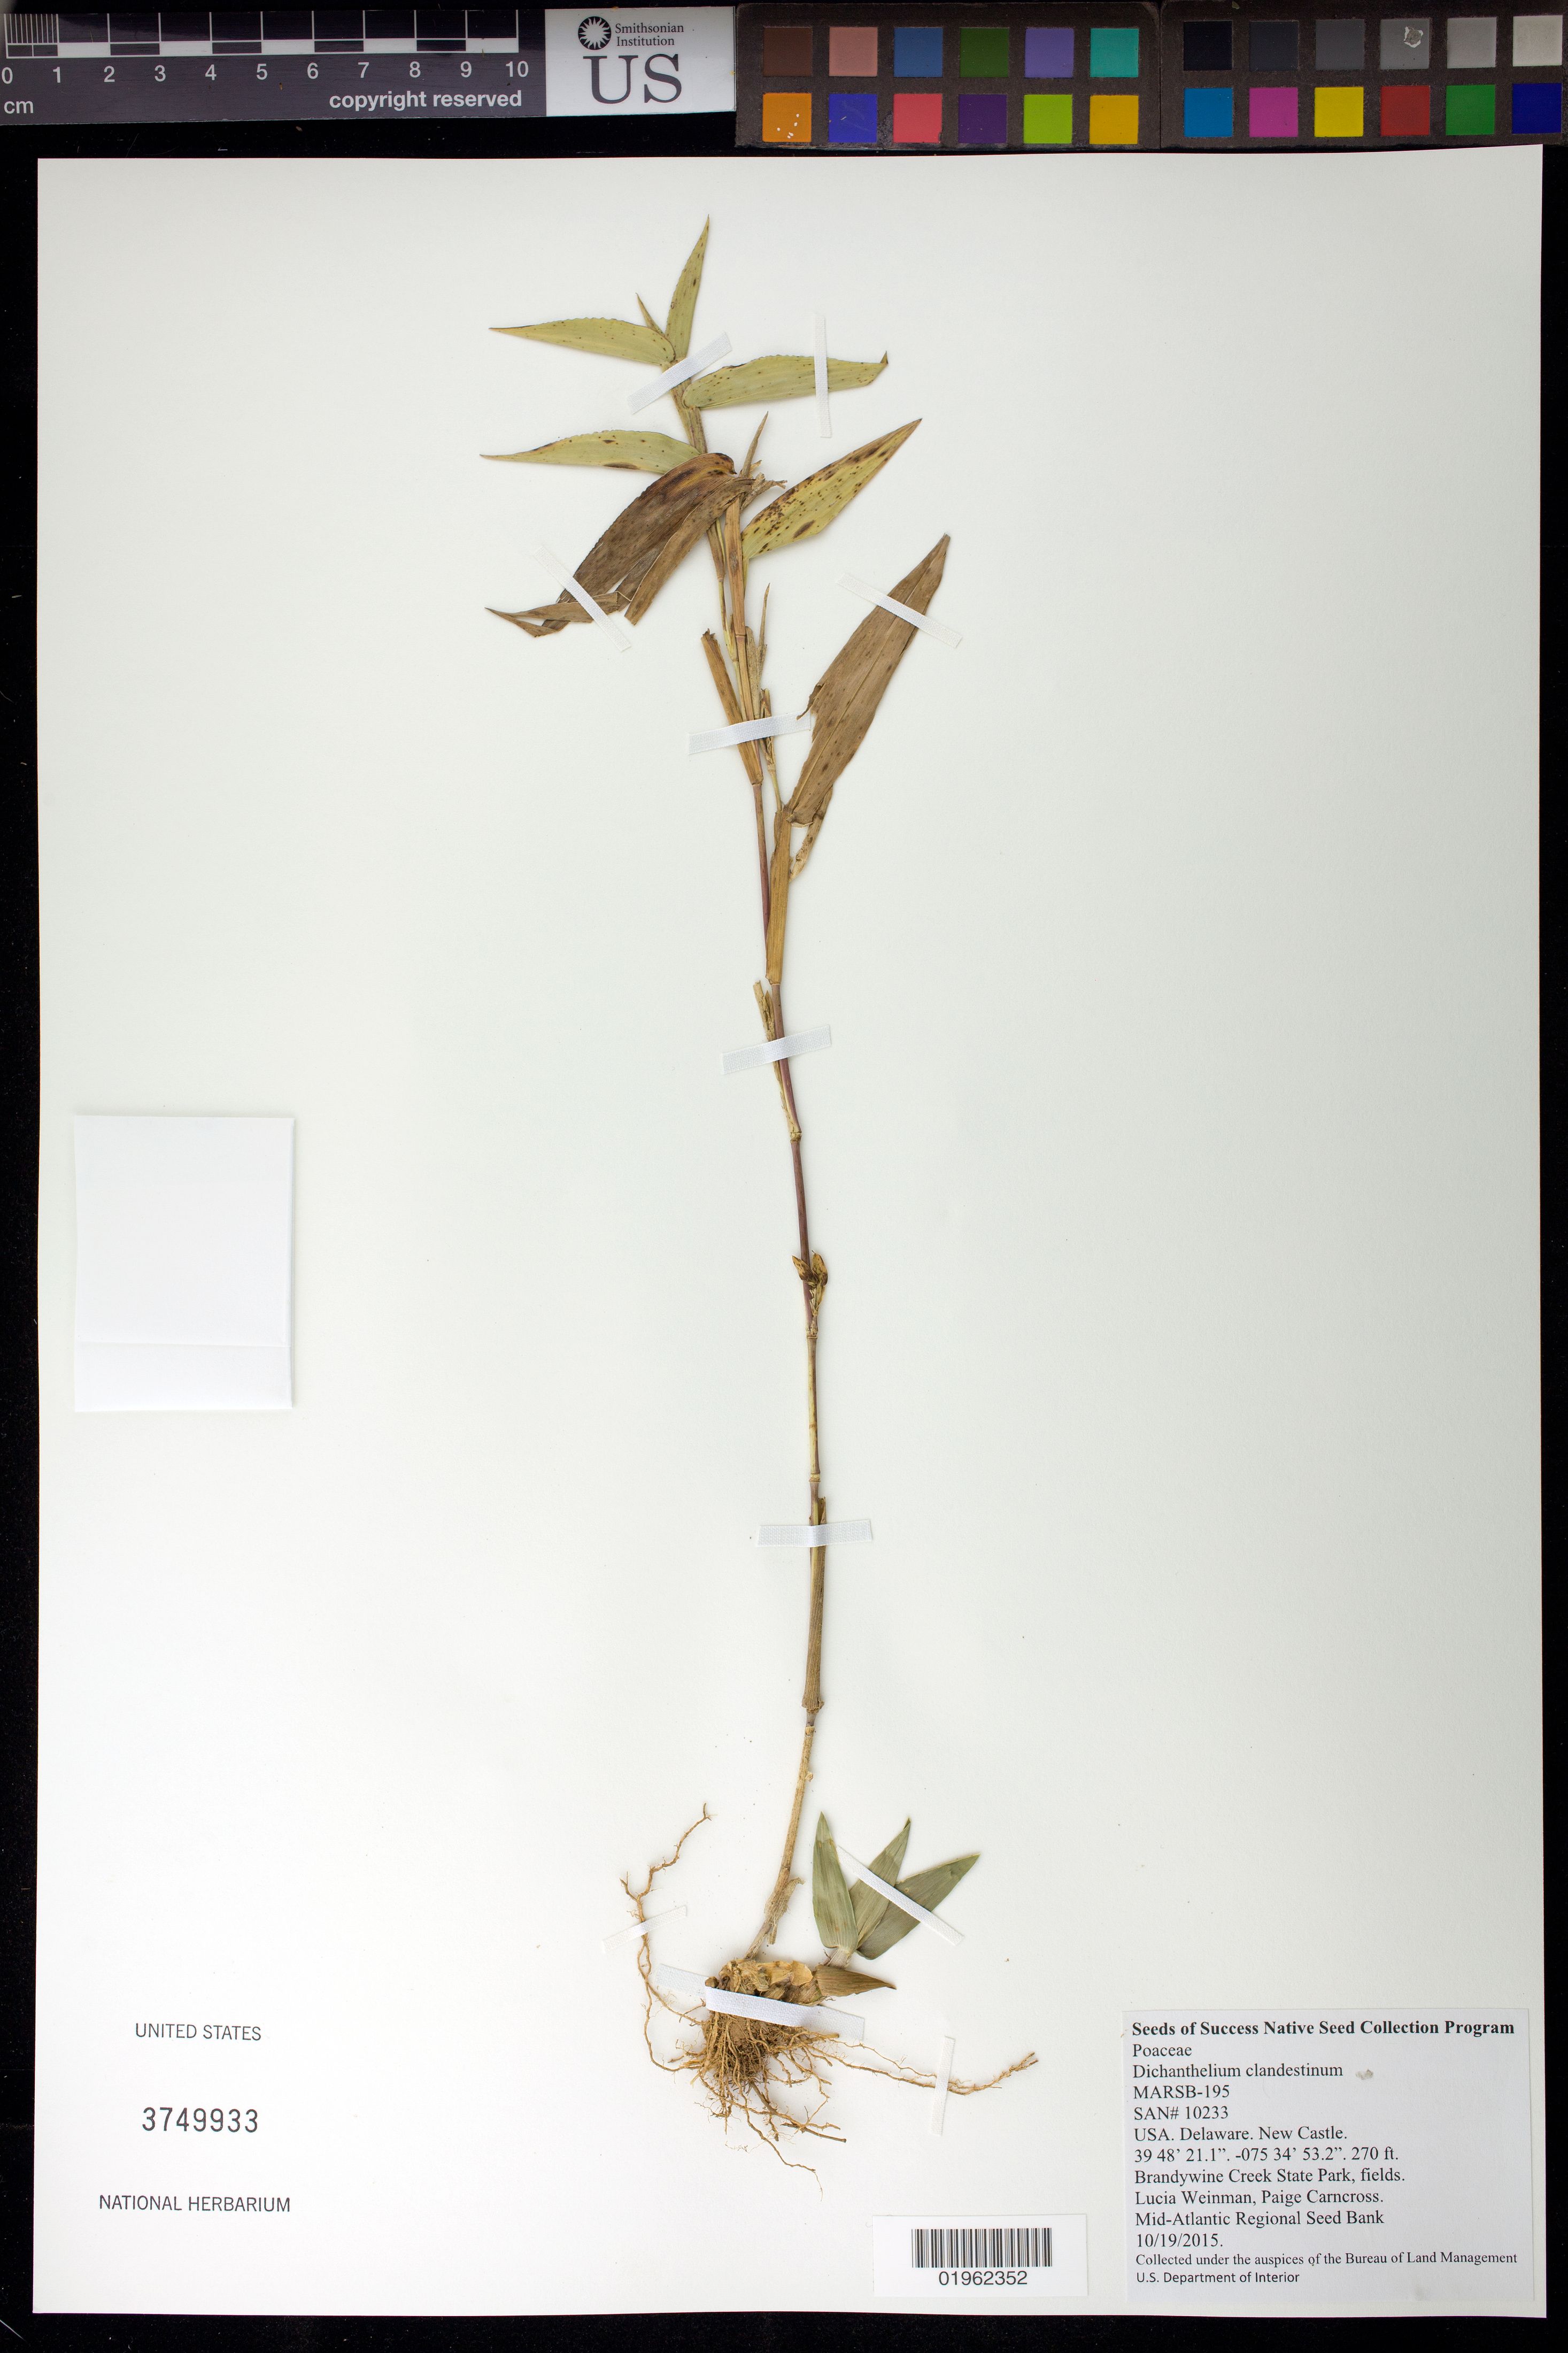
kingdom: Plantae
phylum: Tracheophyta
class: Liliopsida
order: Poales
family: Poaceae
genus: Dichanthelium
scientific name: Dichanthelium clandestinum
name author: (L.) Gould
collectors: L. Weinman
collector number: MARSB-195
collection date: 2015-10-19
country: United States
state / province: Delaware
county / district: New Castle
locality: Brandywine Creek State Park, Fields along road leading to visitor center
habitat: Northern & Central Ruderal Meadow & Shrubland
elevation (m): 82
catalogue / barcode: US 3749933